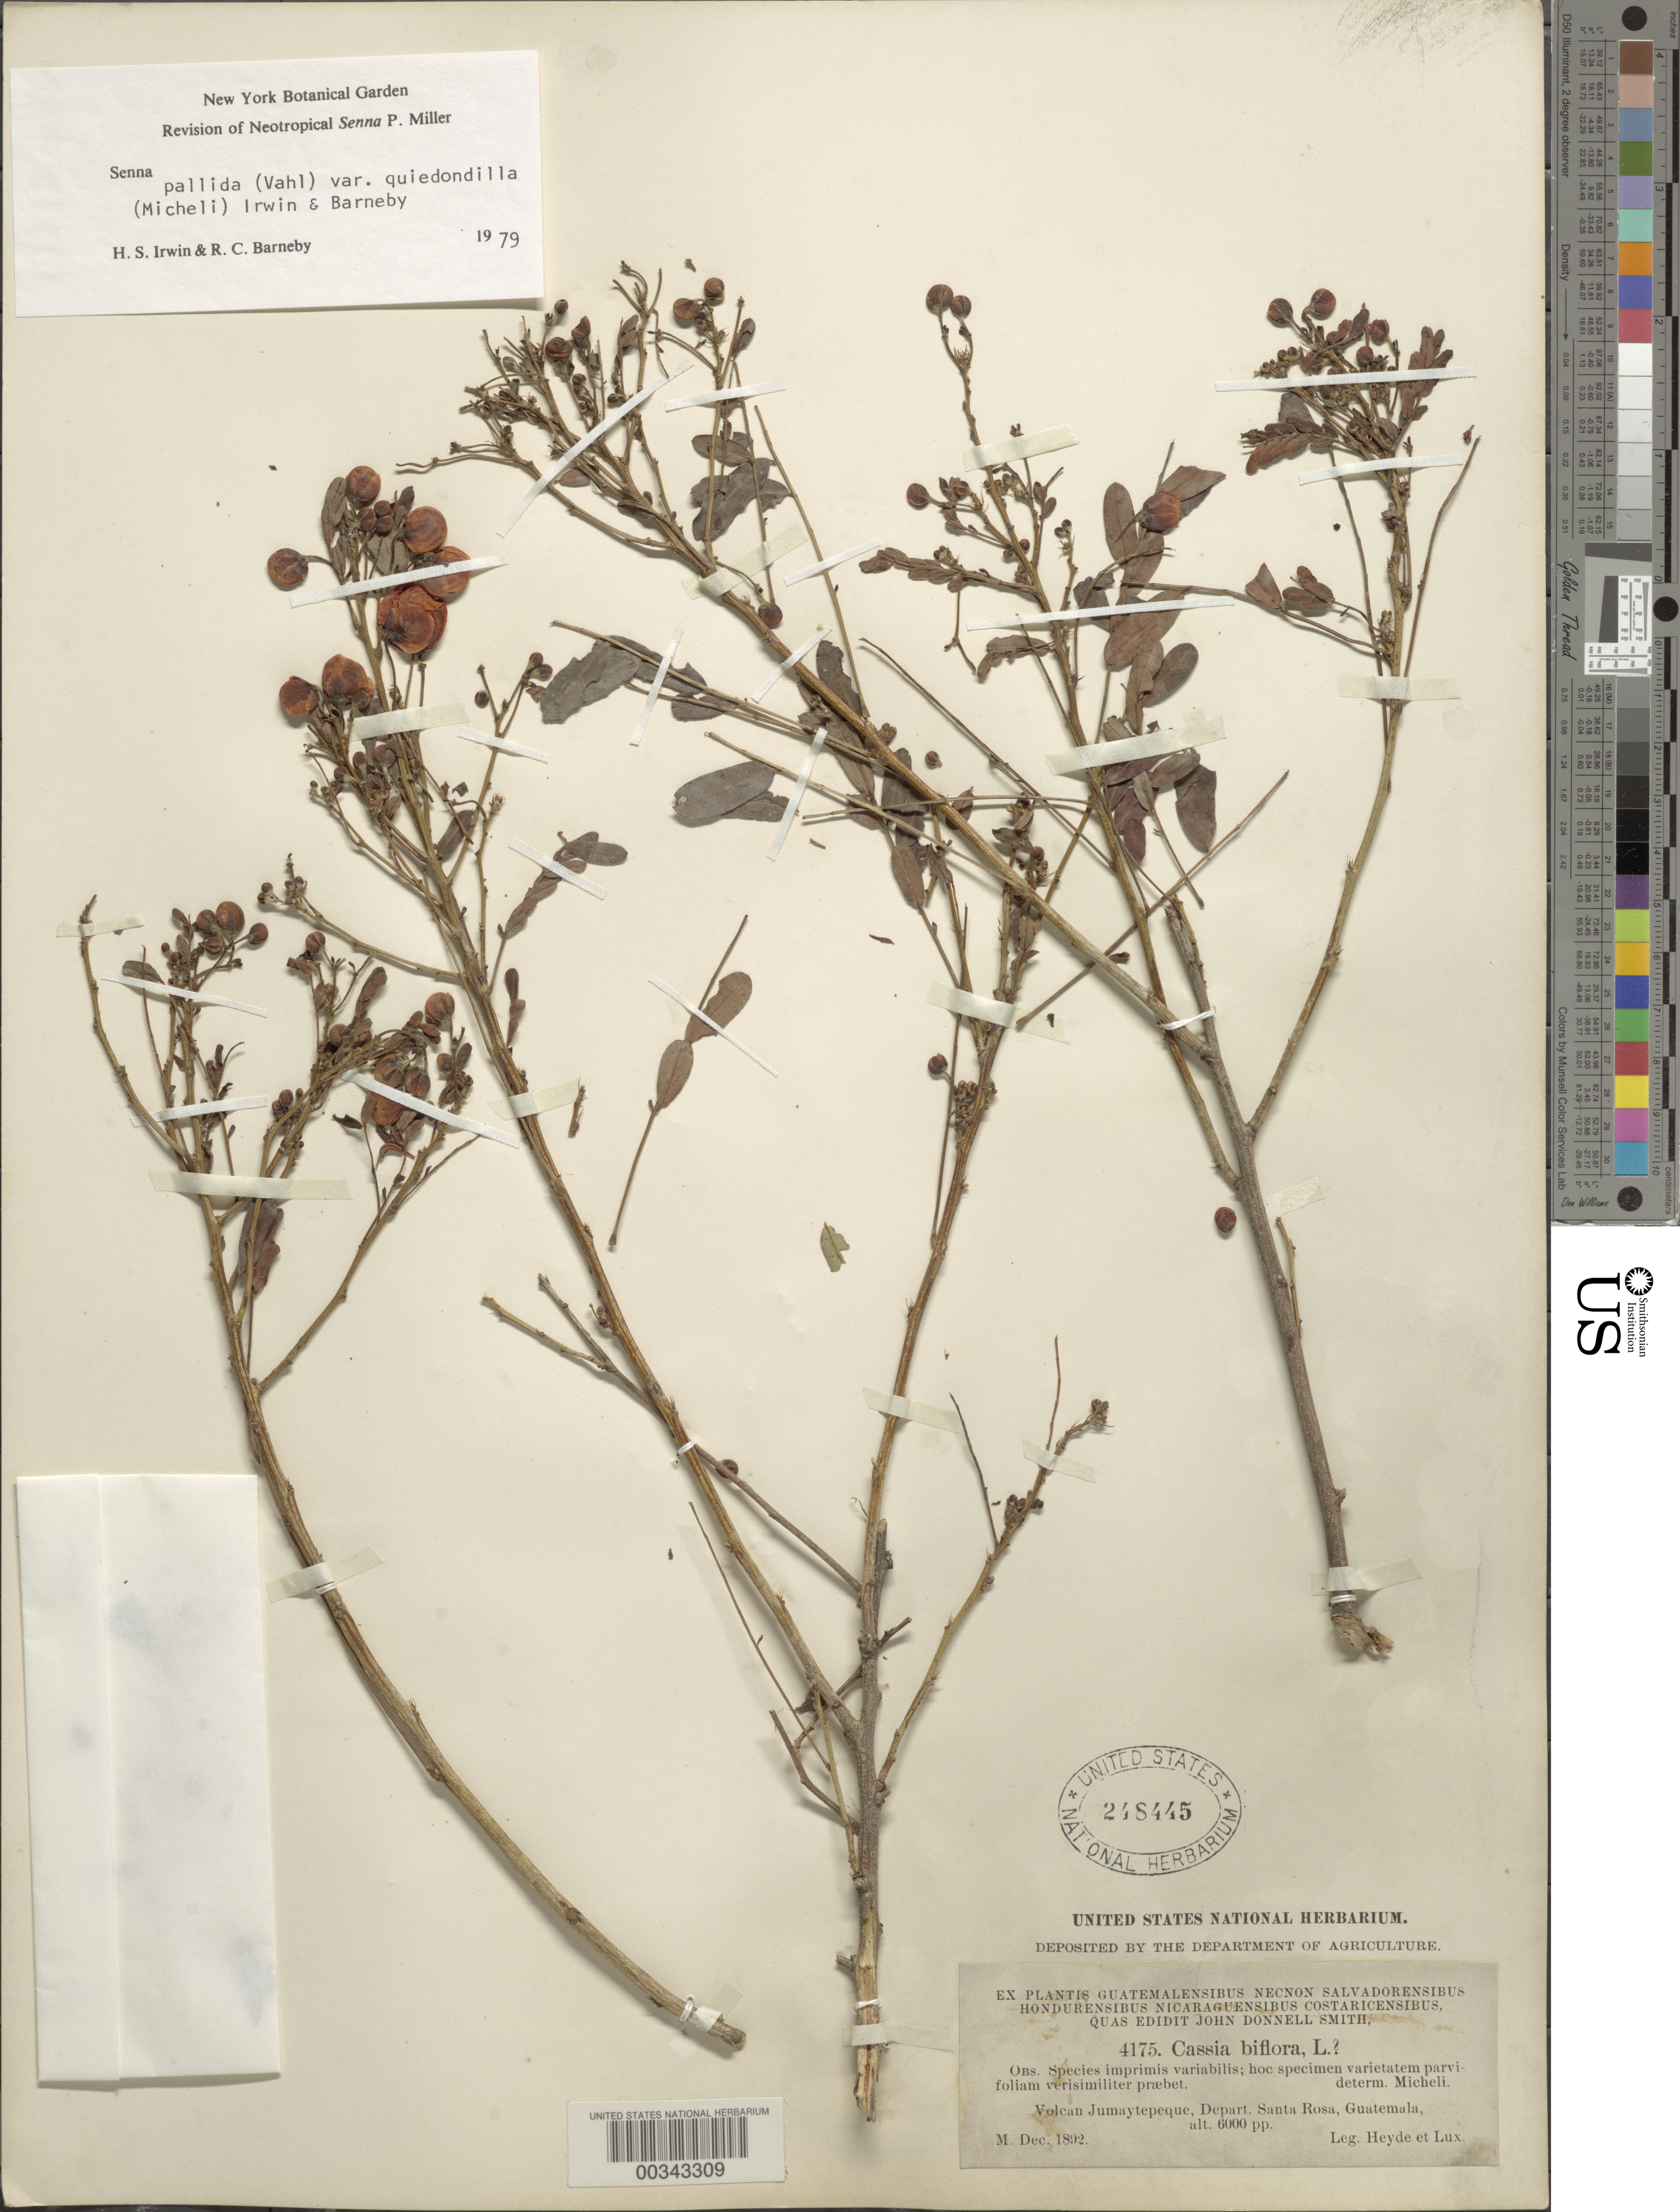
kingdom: Plantae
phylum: Tracheophyta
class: Magnoliopsida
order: Fabales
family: Fabaceae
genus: Senna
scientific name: Senna pallida var. quiedondilla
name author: (Micheli) H.S. Irwin & Barneby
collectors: E. T. Heyde & E. Lux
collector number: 4175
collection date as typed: Dec 1892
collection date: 1892-12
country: Guatemala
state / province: Santa Rosa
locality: Volcan Jumaytepeque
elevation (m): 1829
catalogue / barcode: US 248445